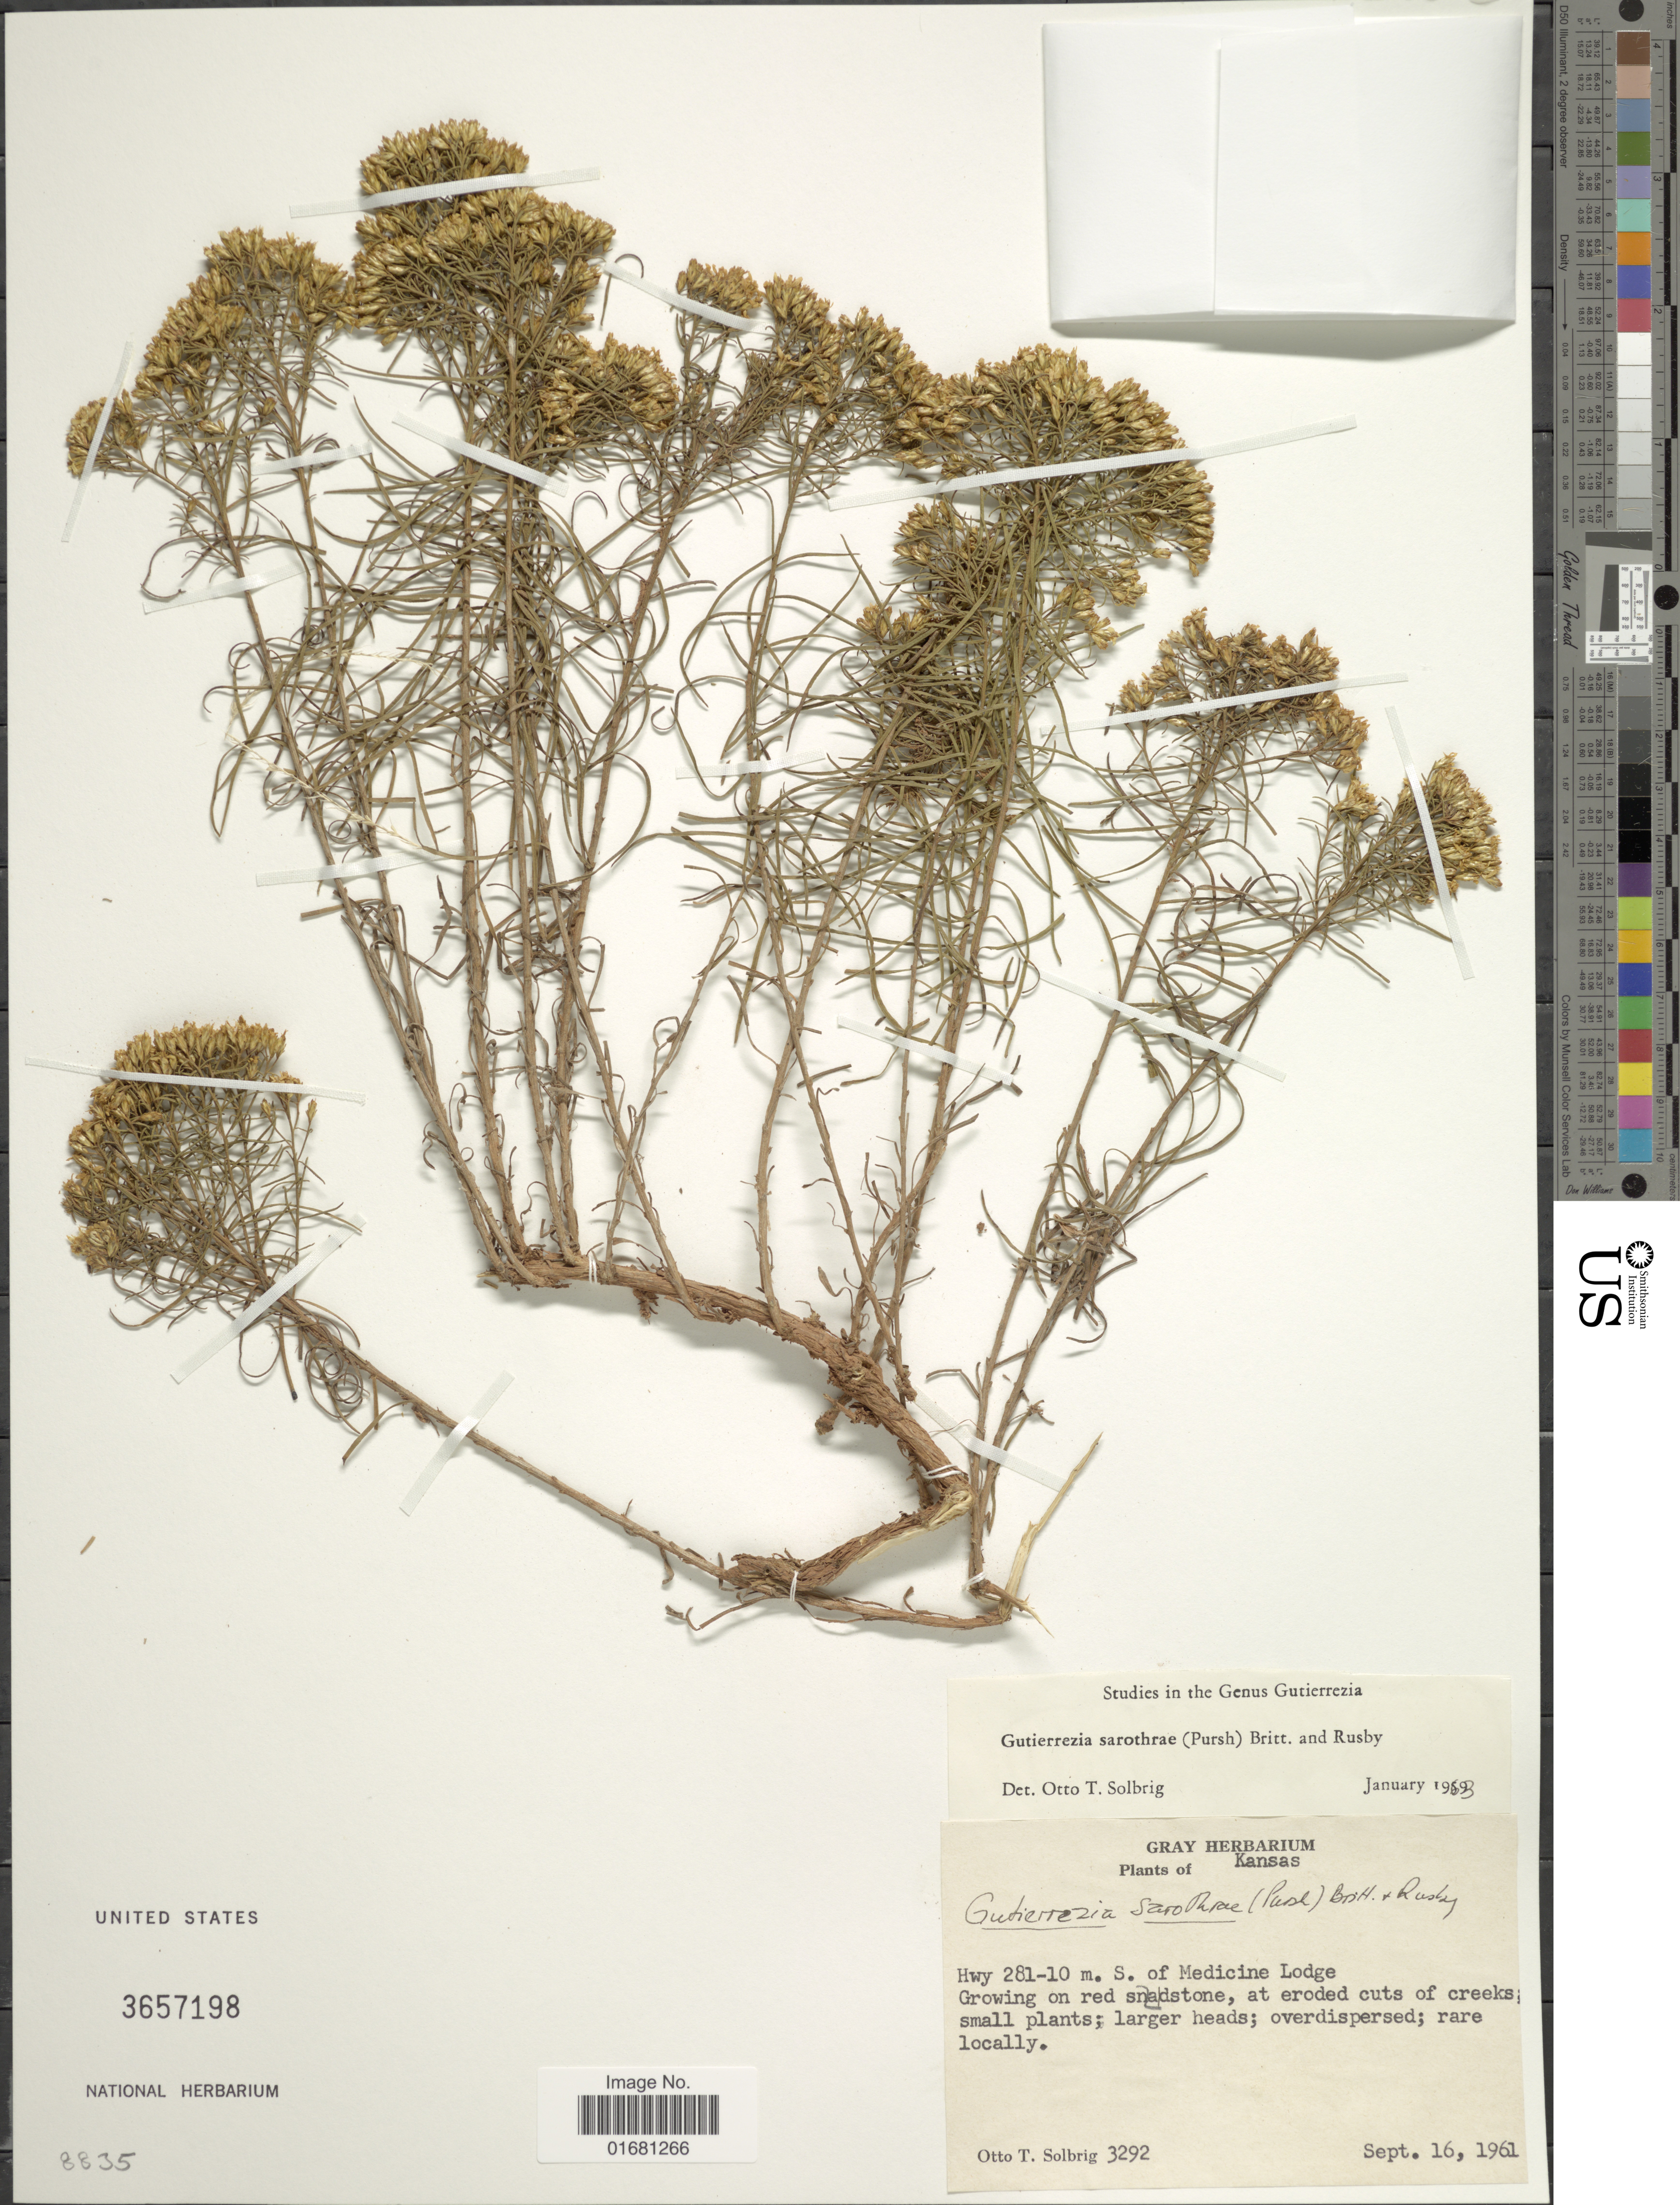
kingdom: Plantae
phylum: Tracheophyta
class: Magnoliopsida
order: Asterales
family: Asteraceae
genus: Gutierrezia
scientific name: Gutierrezia sarothrae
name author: (Pursh) Britton & Rusby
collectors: O. T. Solbrig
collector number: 3292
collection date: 1961-09-16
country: United States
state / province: Kansas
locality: Kansas. Hwy 281-10 m. S. of Medicine Lodge.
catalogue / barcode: US 3657198